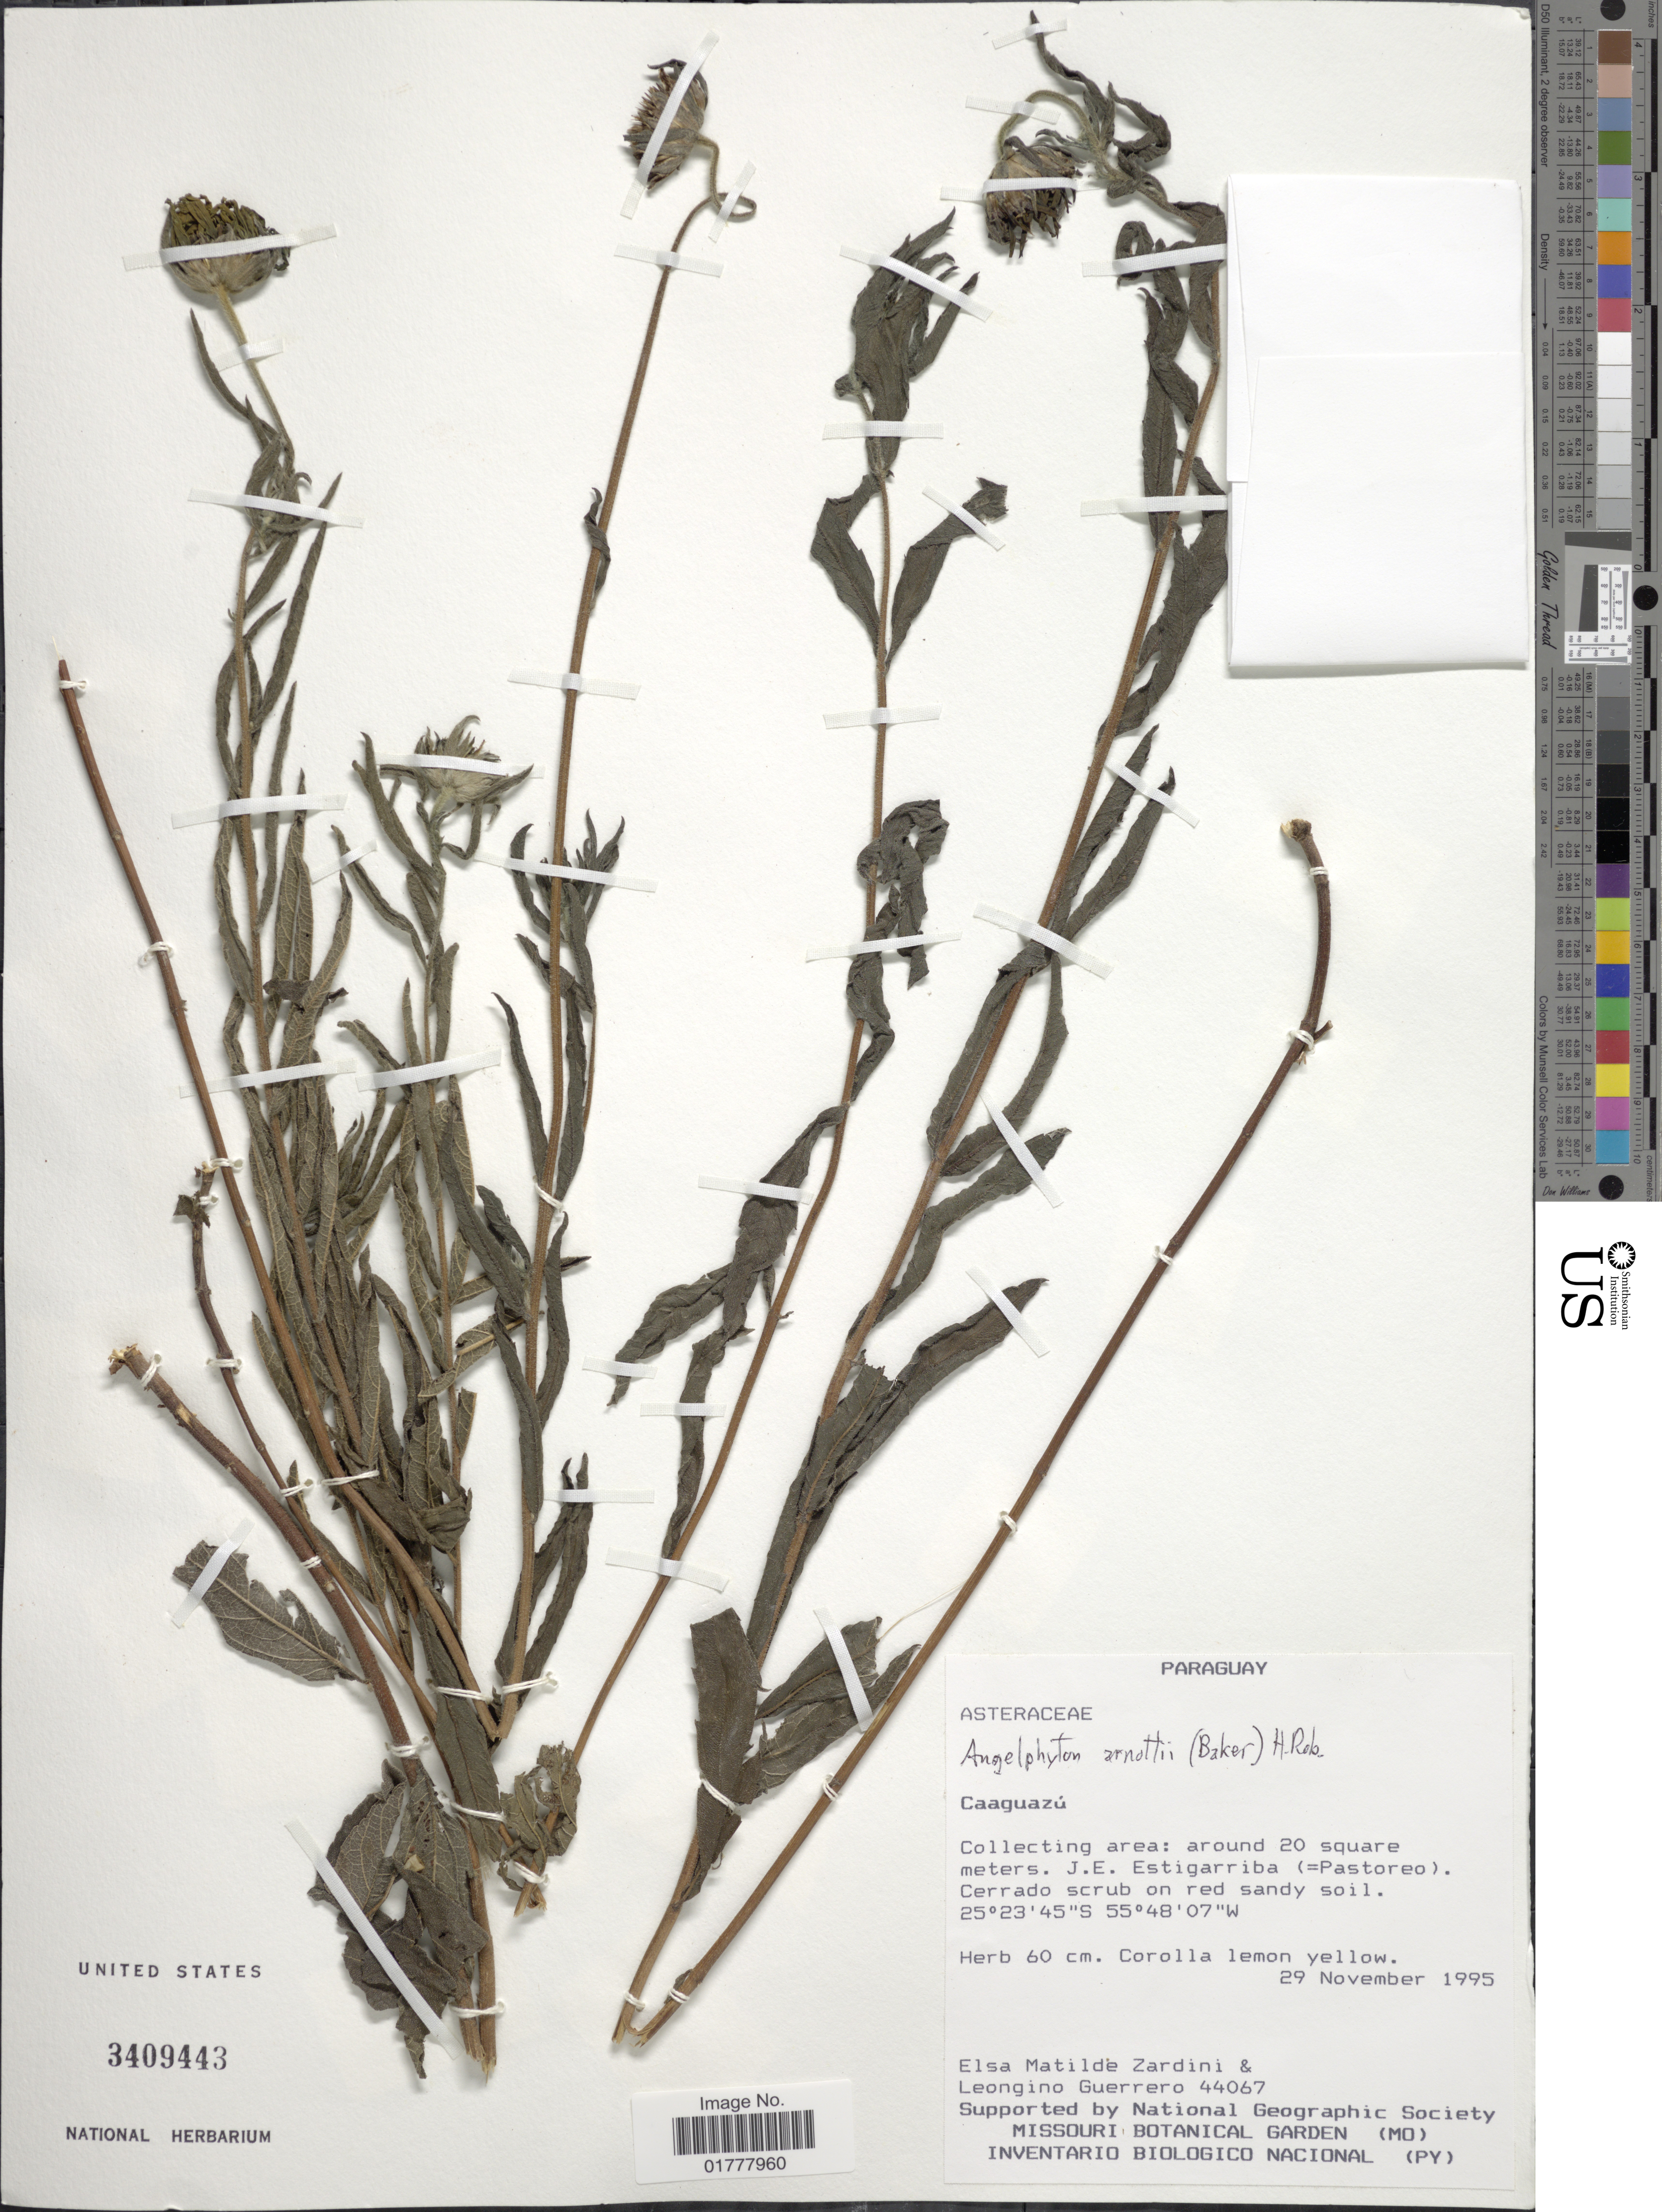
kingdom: Plantae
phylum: Tracheophyta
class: Magnoliopsida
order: Asterales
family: Asteraceae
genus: Angelphytum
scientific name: Angelphytum arnottii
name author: (Baker) H. Rob.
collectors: E. M. Zardini & L. Guerrero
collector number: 44067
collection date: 1995-11-29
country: Paraguay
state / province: Caaguazu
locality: Caaguazu, around 20 square meters., J. E. Estigarriba (=Pastareo)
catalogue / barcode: US 3409443